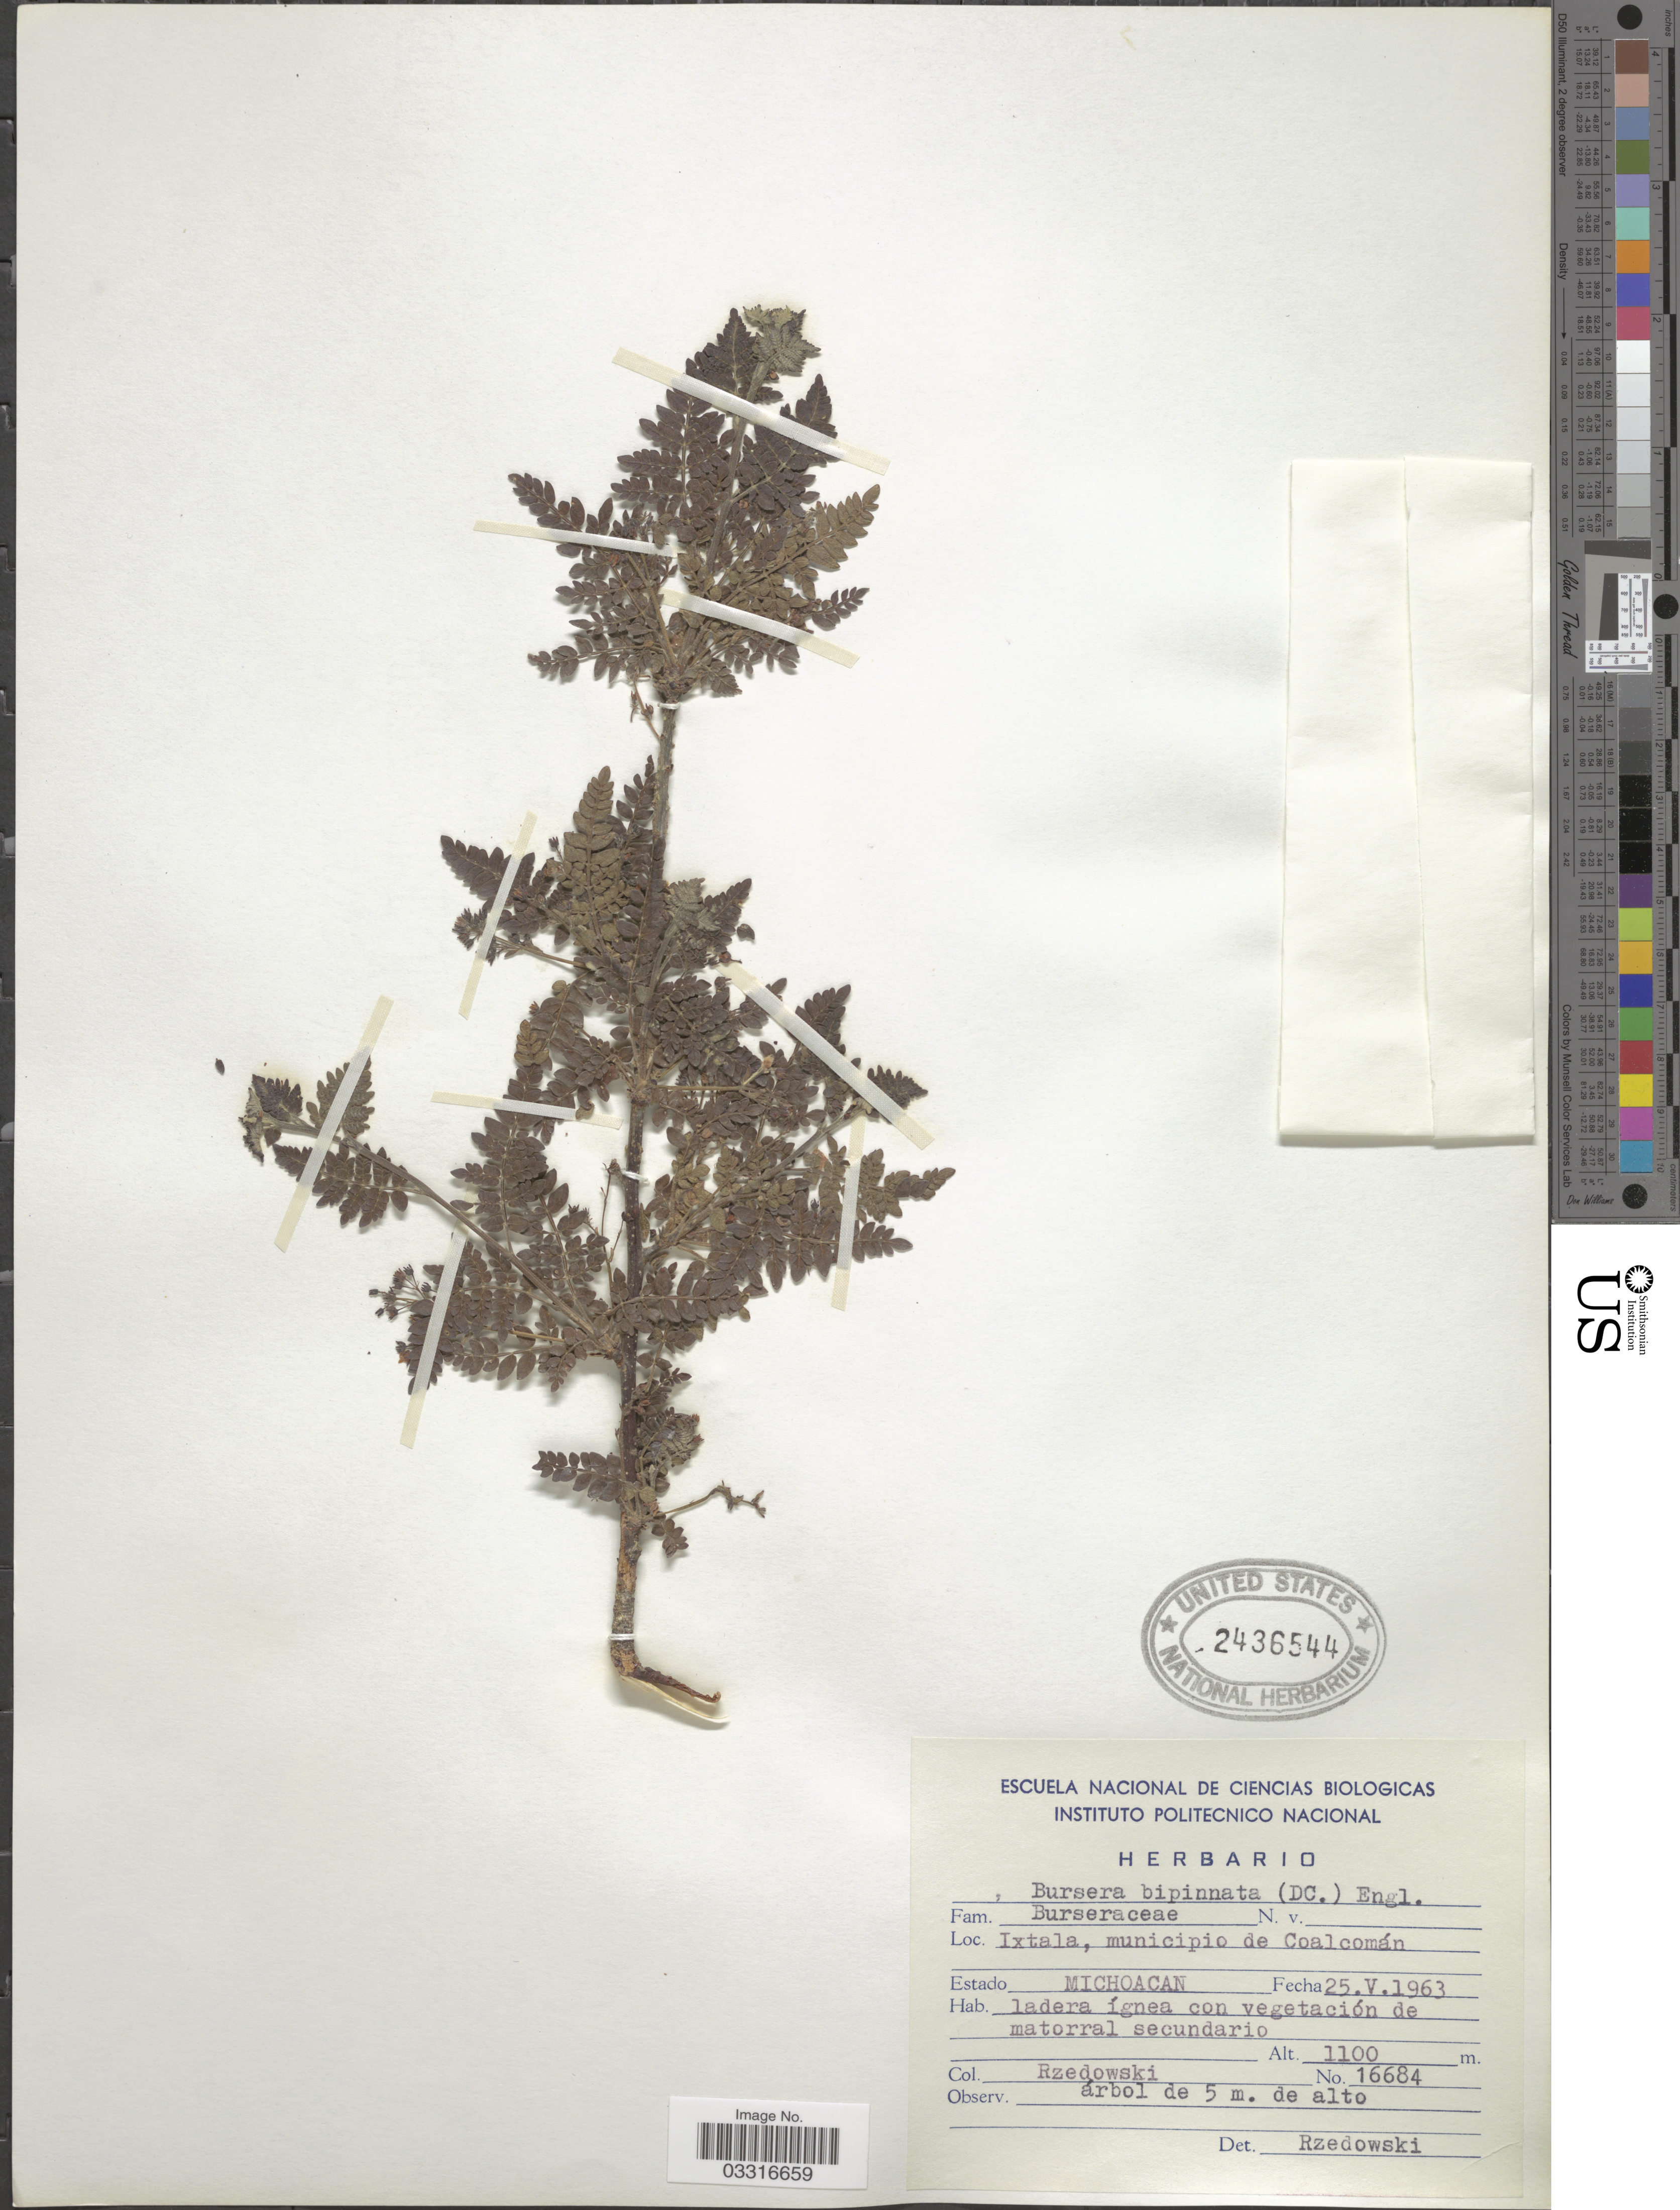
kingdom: Plantae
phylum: Tracheophyta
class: Magnoliopsida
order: Sapindales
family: Burseraceae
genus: Bursera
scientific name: Bursera bipinnata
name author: Engl.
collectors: Rzedowski, --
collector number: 16684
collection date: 1963-05-25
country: Mexico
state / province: Michoacán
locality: Ixtala, municipio de Coalcomán.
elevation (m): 1100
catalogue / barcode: US 2436544